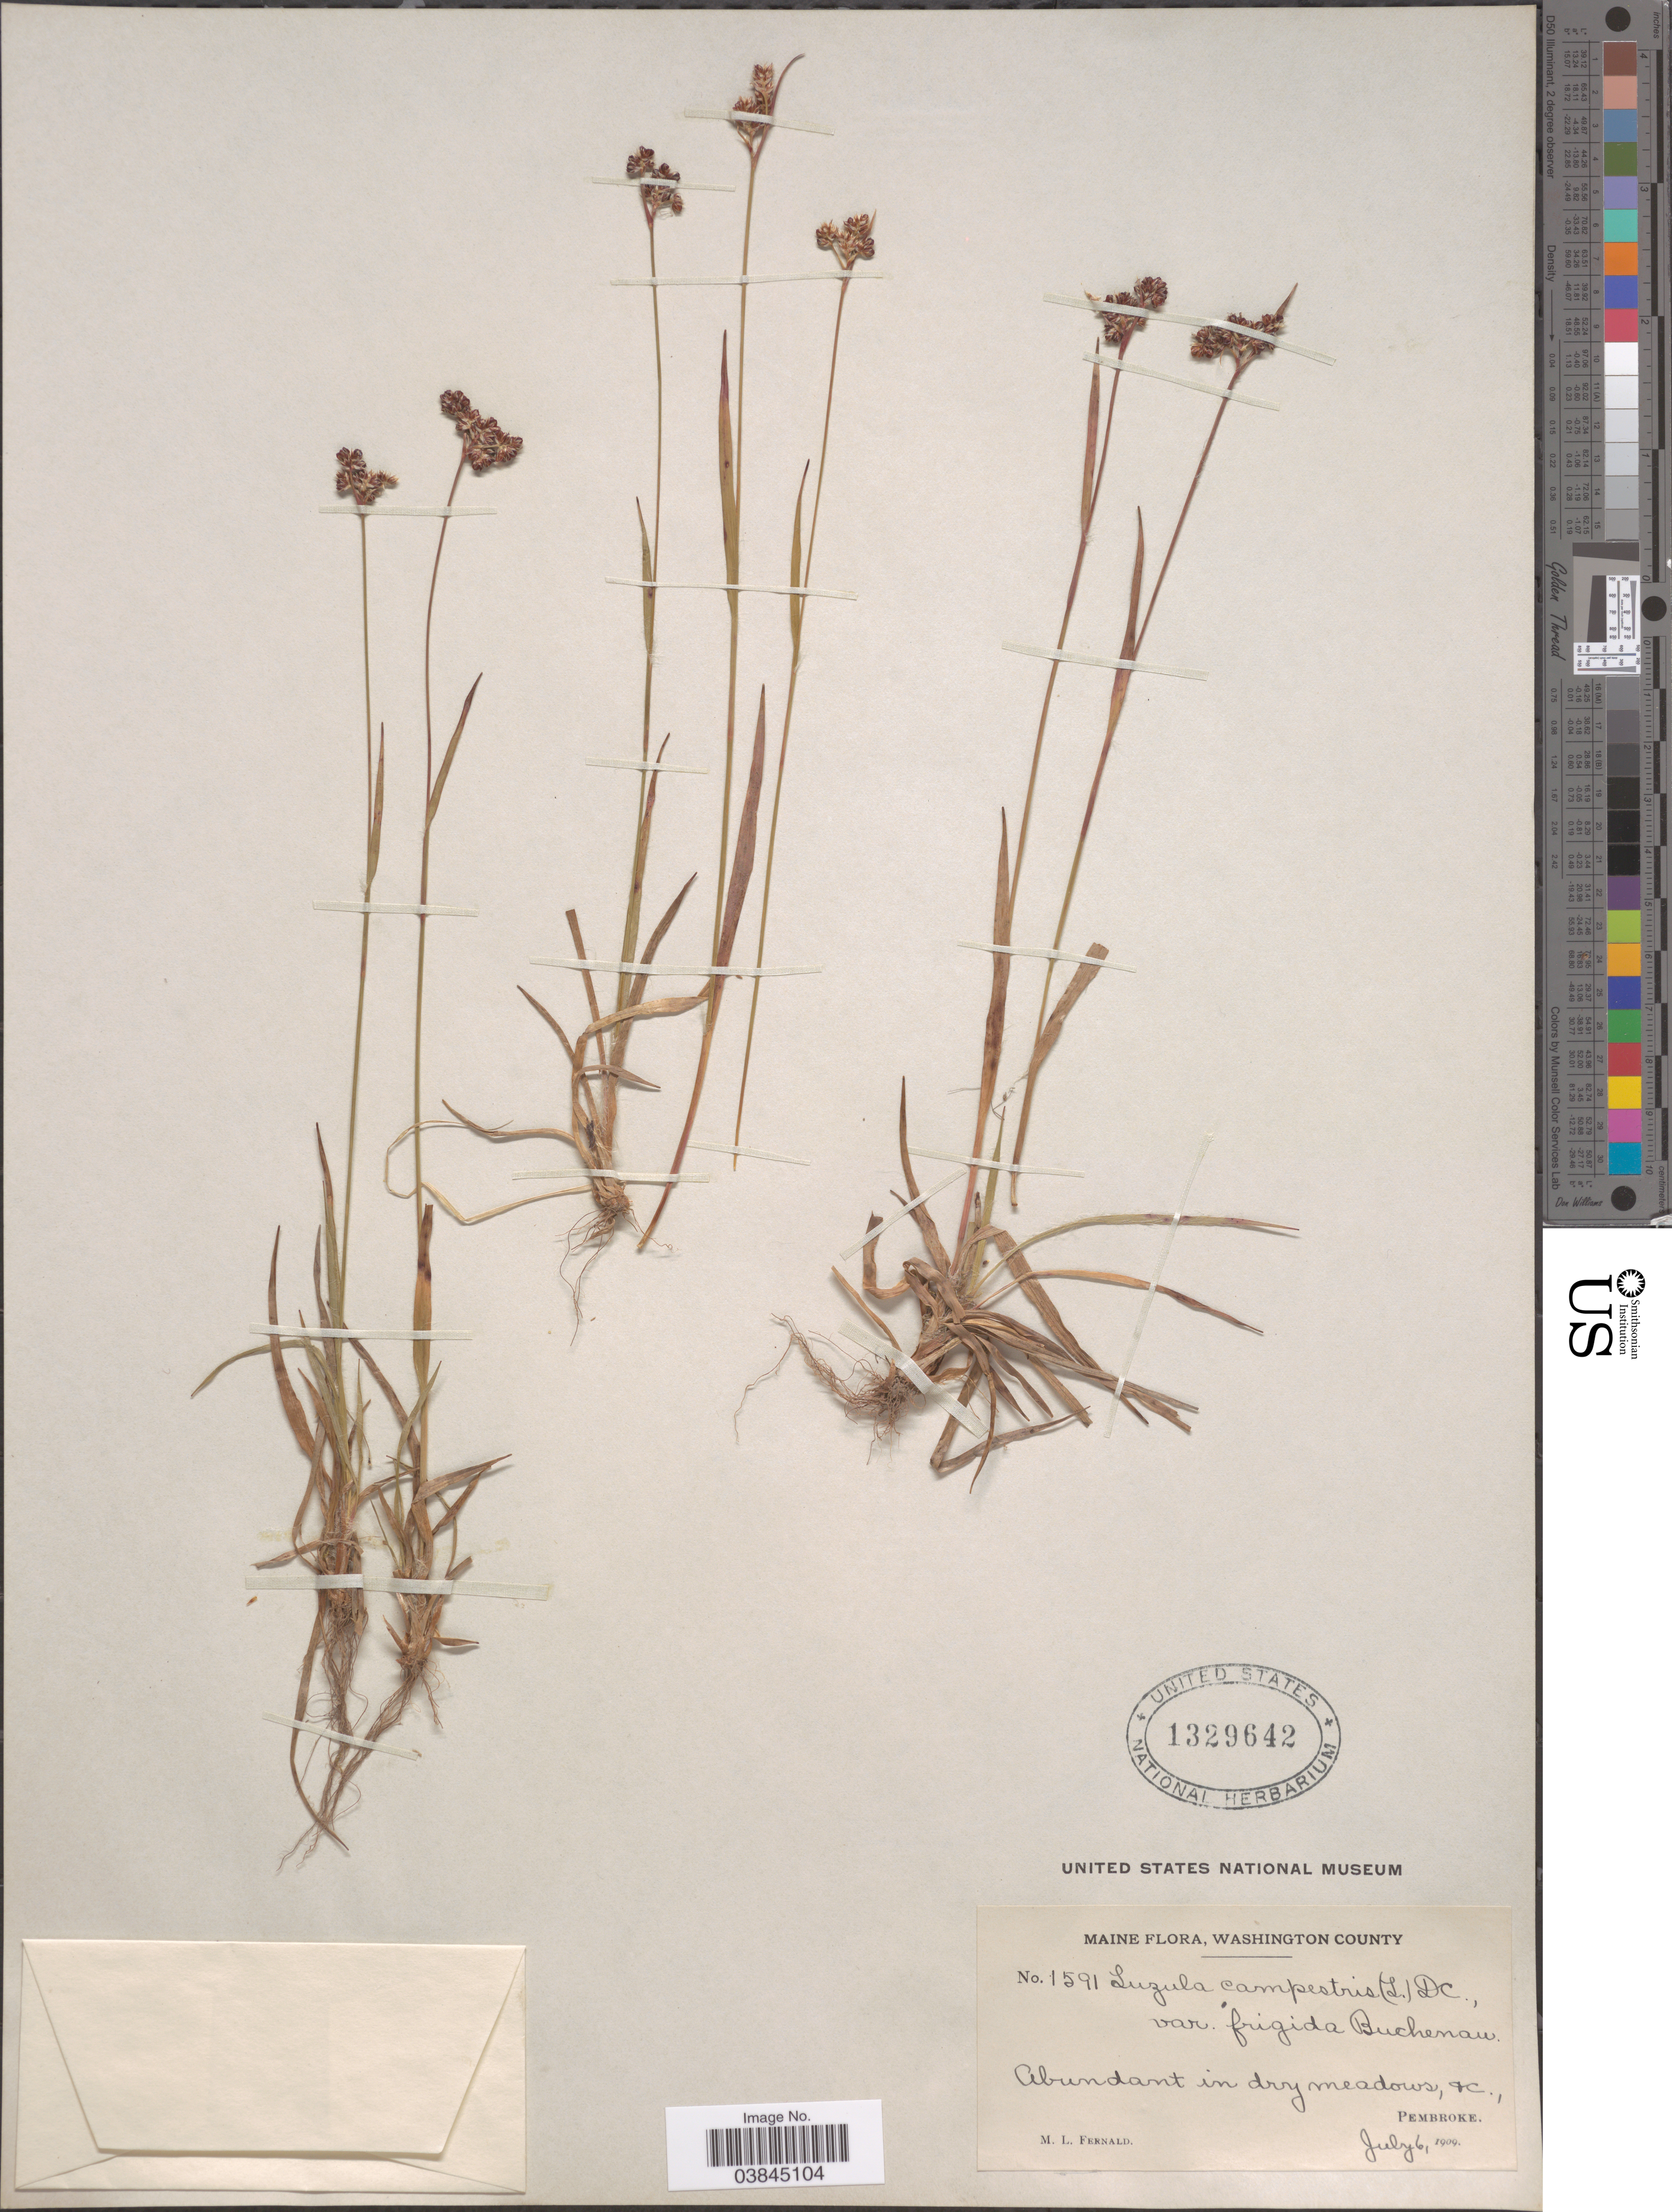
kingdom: Plantae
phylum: Tracheophyta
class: Liliopsida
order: Poales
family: Juncaceae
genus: Luzula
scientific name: Luzula campestris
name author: (L.) DC.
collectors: M. L. Fernald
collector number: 1591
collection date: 1909-07-06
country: United States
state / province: Maine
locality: Washington County. Pembroke.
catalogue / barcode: US 1329642